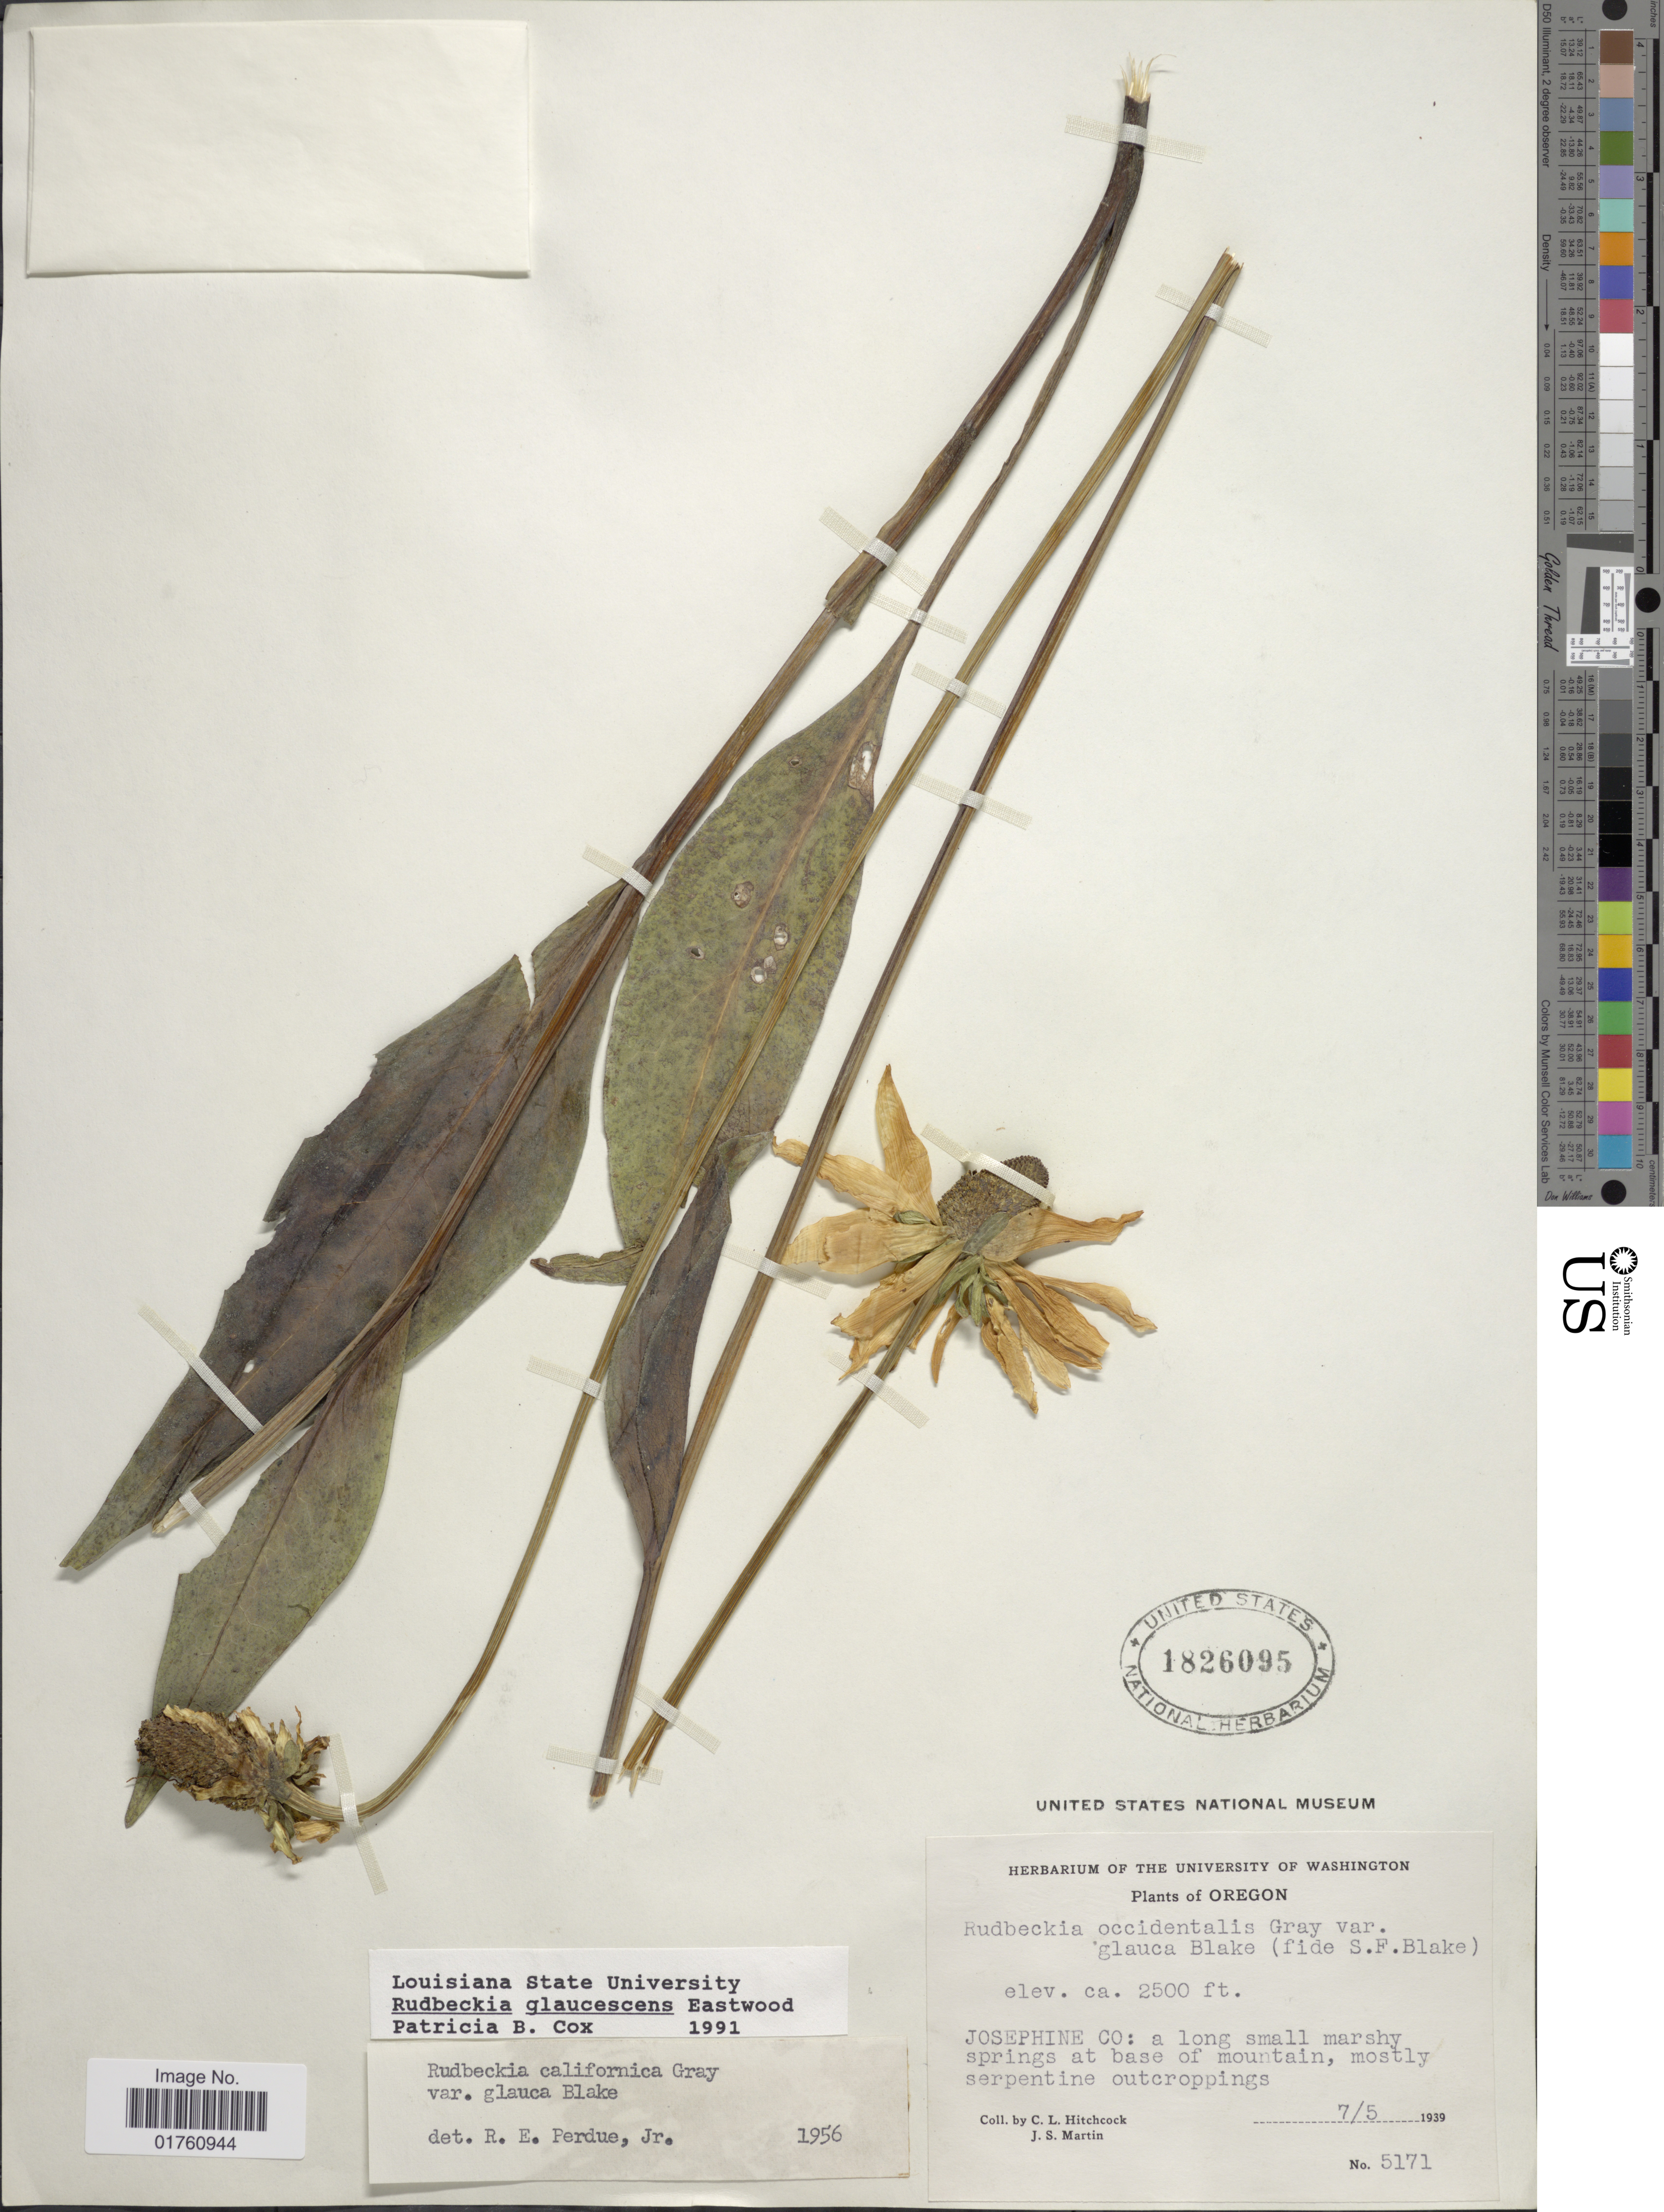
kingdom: Plantae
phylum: Tracheophyta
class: Magnoliopsida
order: Asterales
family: Asteraceae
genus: Rudbeckia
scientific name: Rudbeckia glaucescens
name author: Eastward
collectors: C. L. Hitchcock & J. S. Martin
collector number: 5171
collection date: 1939-05-07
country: United States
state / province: Oregon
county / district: Josephine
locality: Josephine Co: a long small marshy springs at base of mountain, mostly serpentine outcroppings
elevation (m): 762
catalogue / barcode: US 1826095